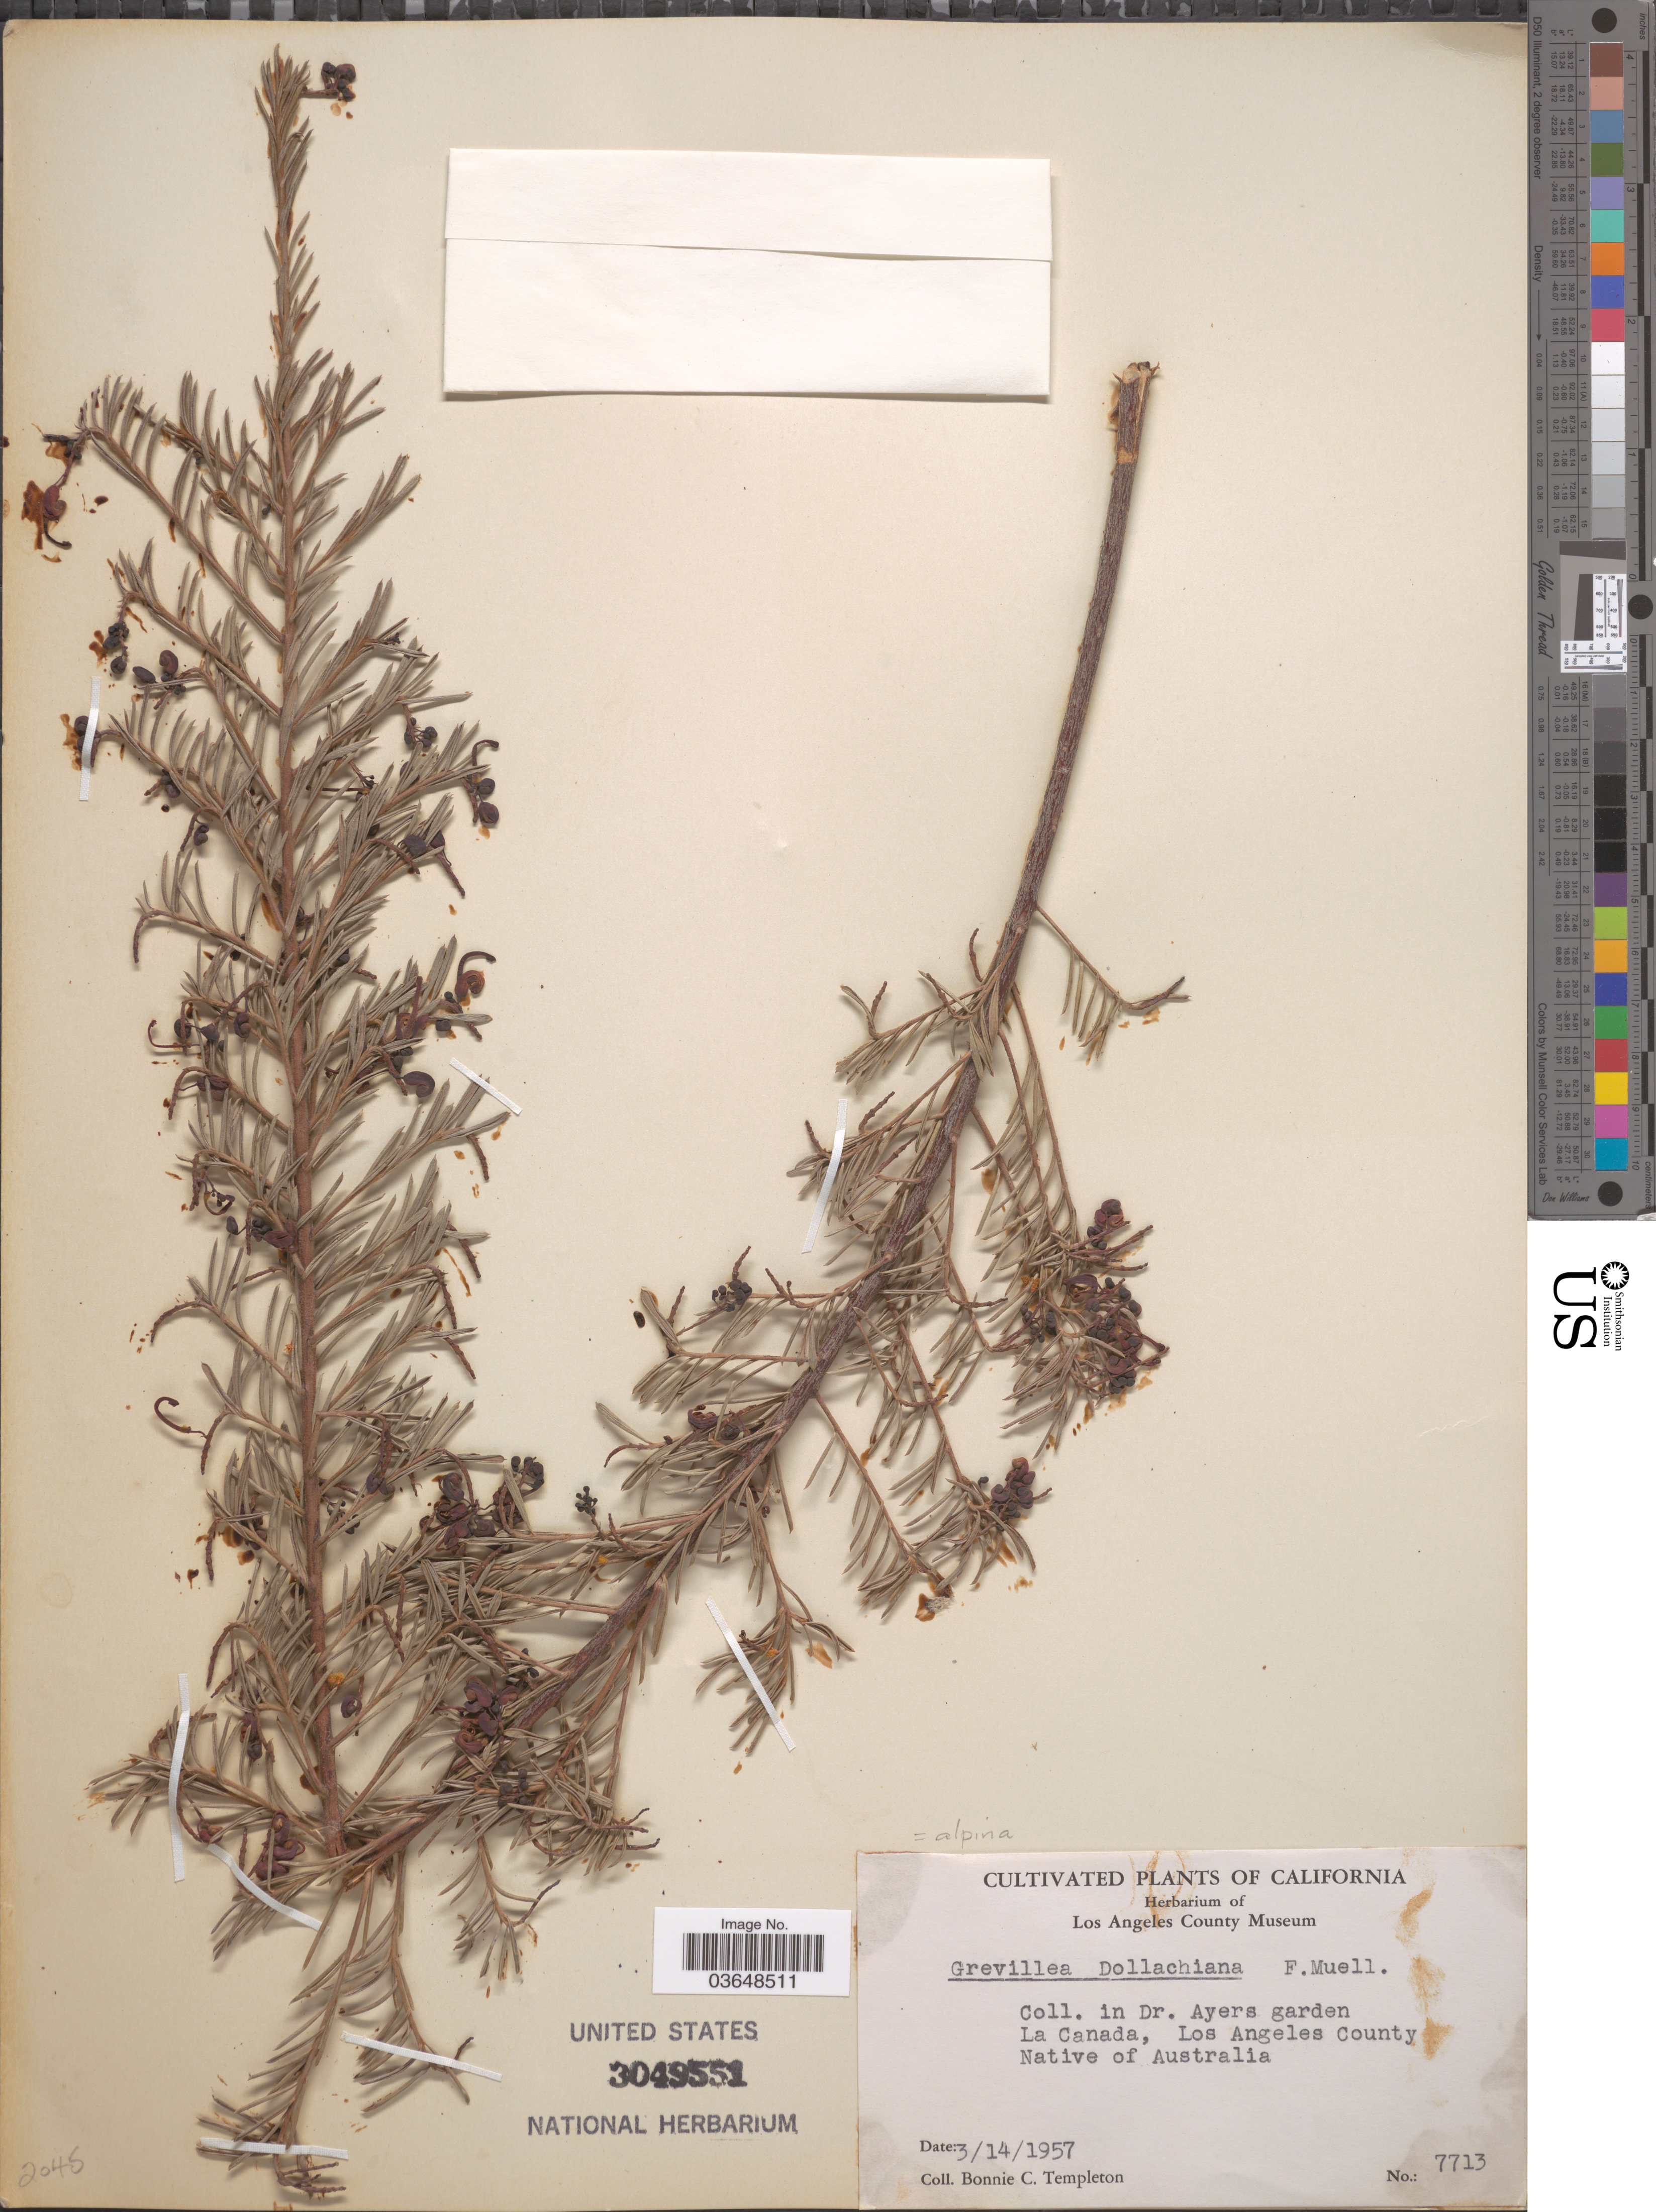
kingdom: Plantae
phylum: Tracheophyta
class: Magnoliopsida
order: Proteales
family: Proteaceae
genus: Grevillea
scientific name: Grevillea alpina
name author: Lindl.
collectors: B. Templeton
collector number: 7713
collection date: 1957-03-14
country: United States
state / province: California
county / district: Los Angeles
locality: Dr. Ayers garden. La Canada, Los Angeles County.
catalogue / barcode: US 3049551